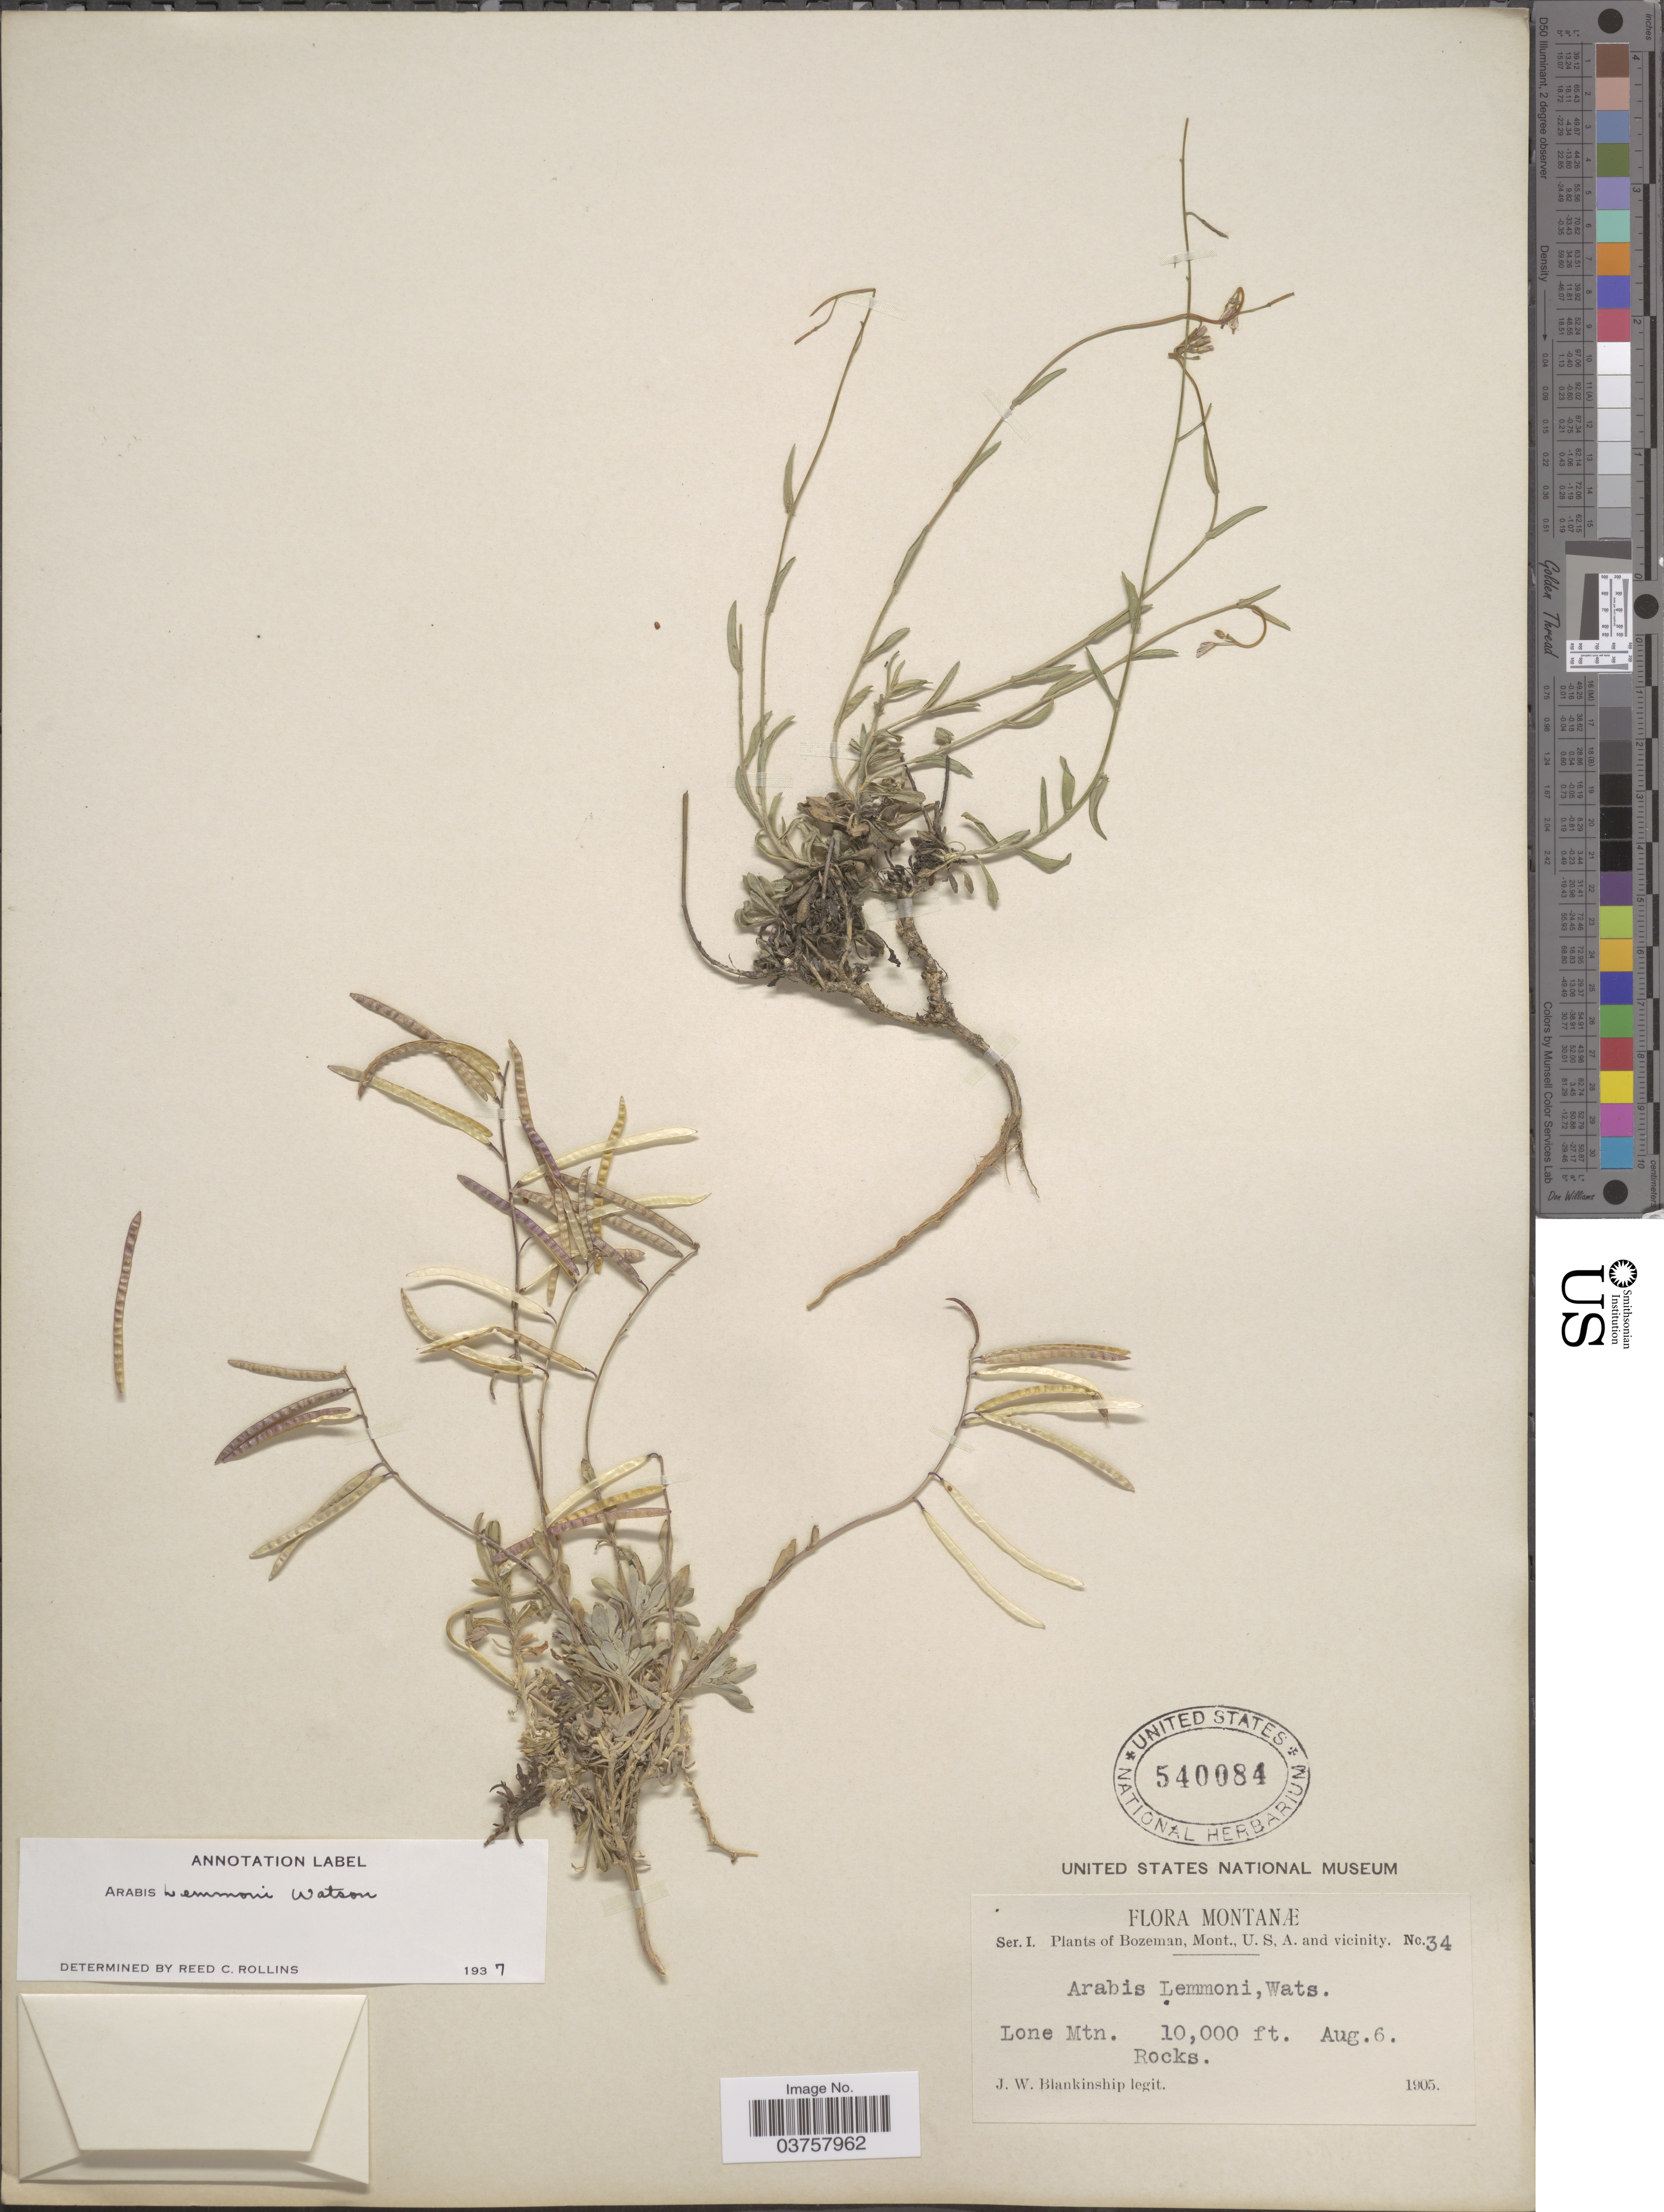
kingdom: Plantae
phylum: Tracheophyta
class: Magnoliopsida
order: Brassicales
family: Brassicaceae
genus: Arabis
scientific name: Arabis lemmonii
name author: S. Watson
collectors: J. W. Blankinship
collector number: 34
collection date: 1905-08-06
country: United States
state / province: Montana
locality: Bozeman, U.S.A. and vicinity. Lone Mtn. Rocks.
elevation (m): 3048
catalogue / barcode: US 540084